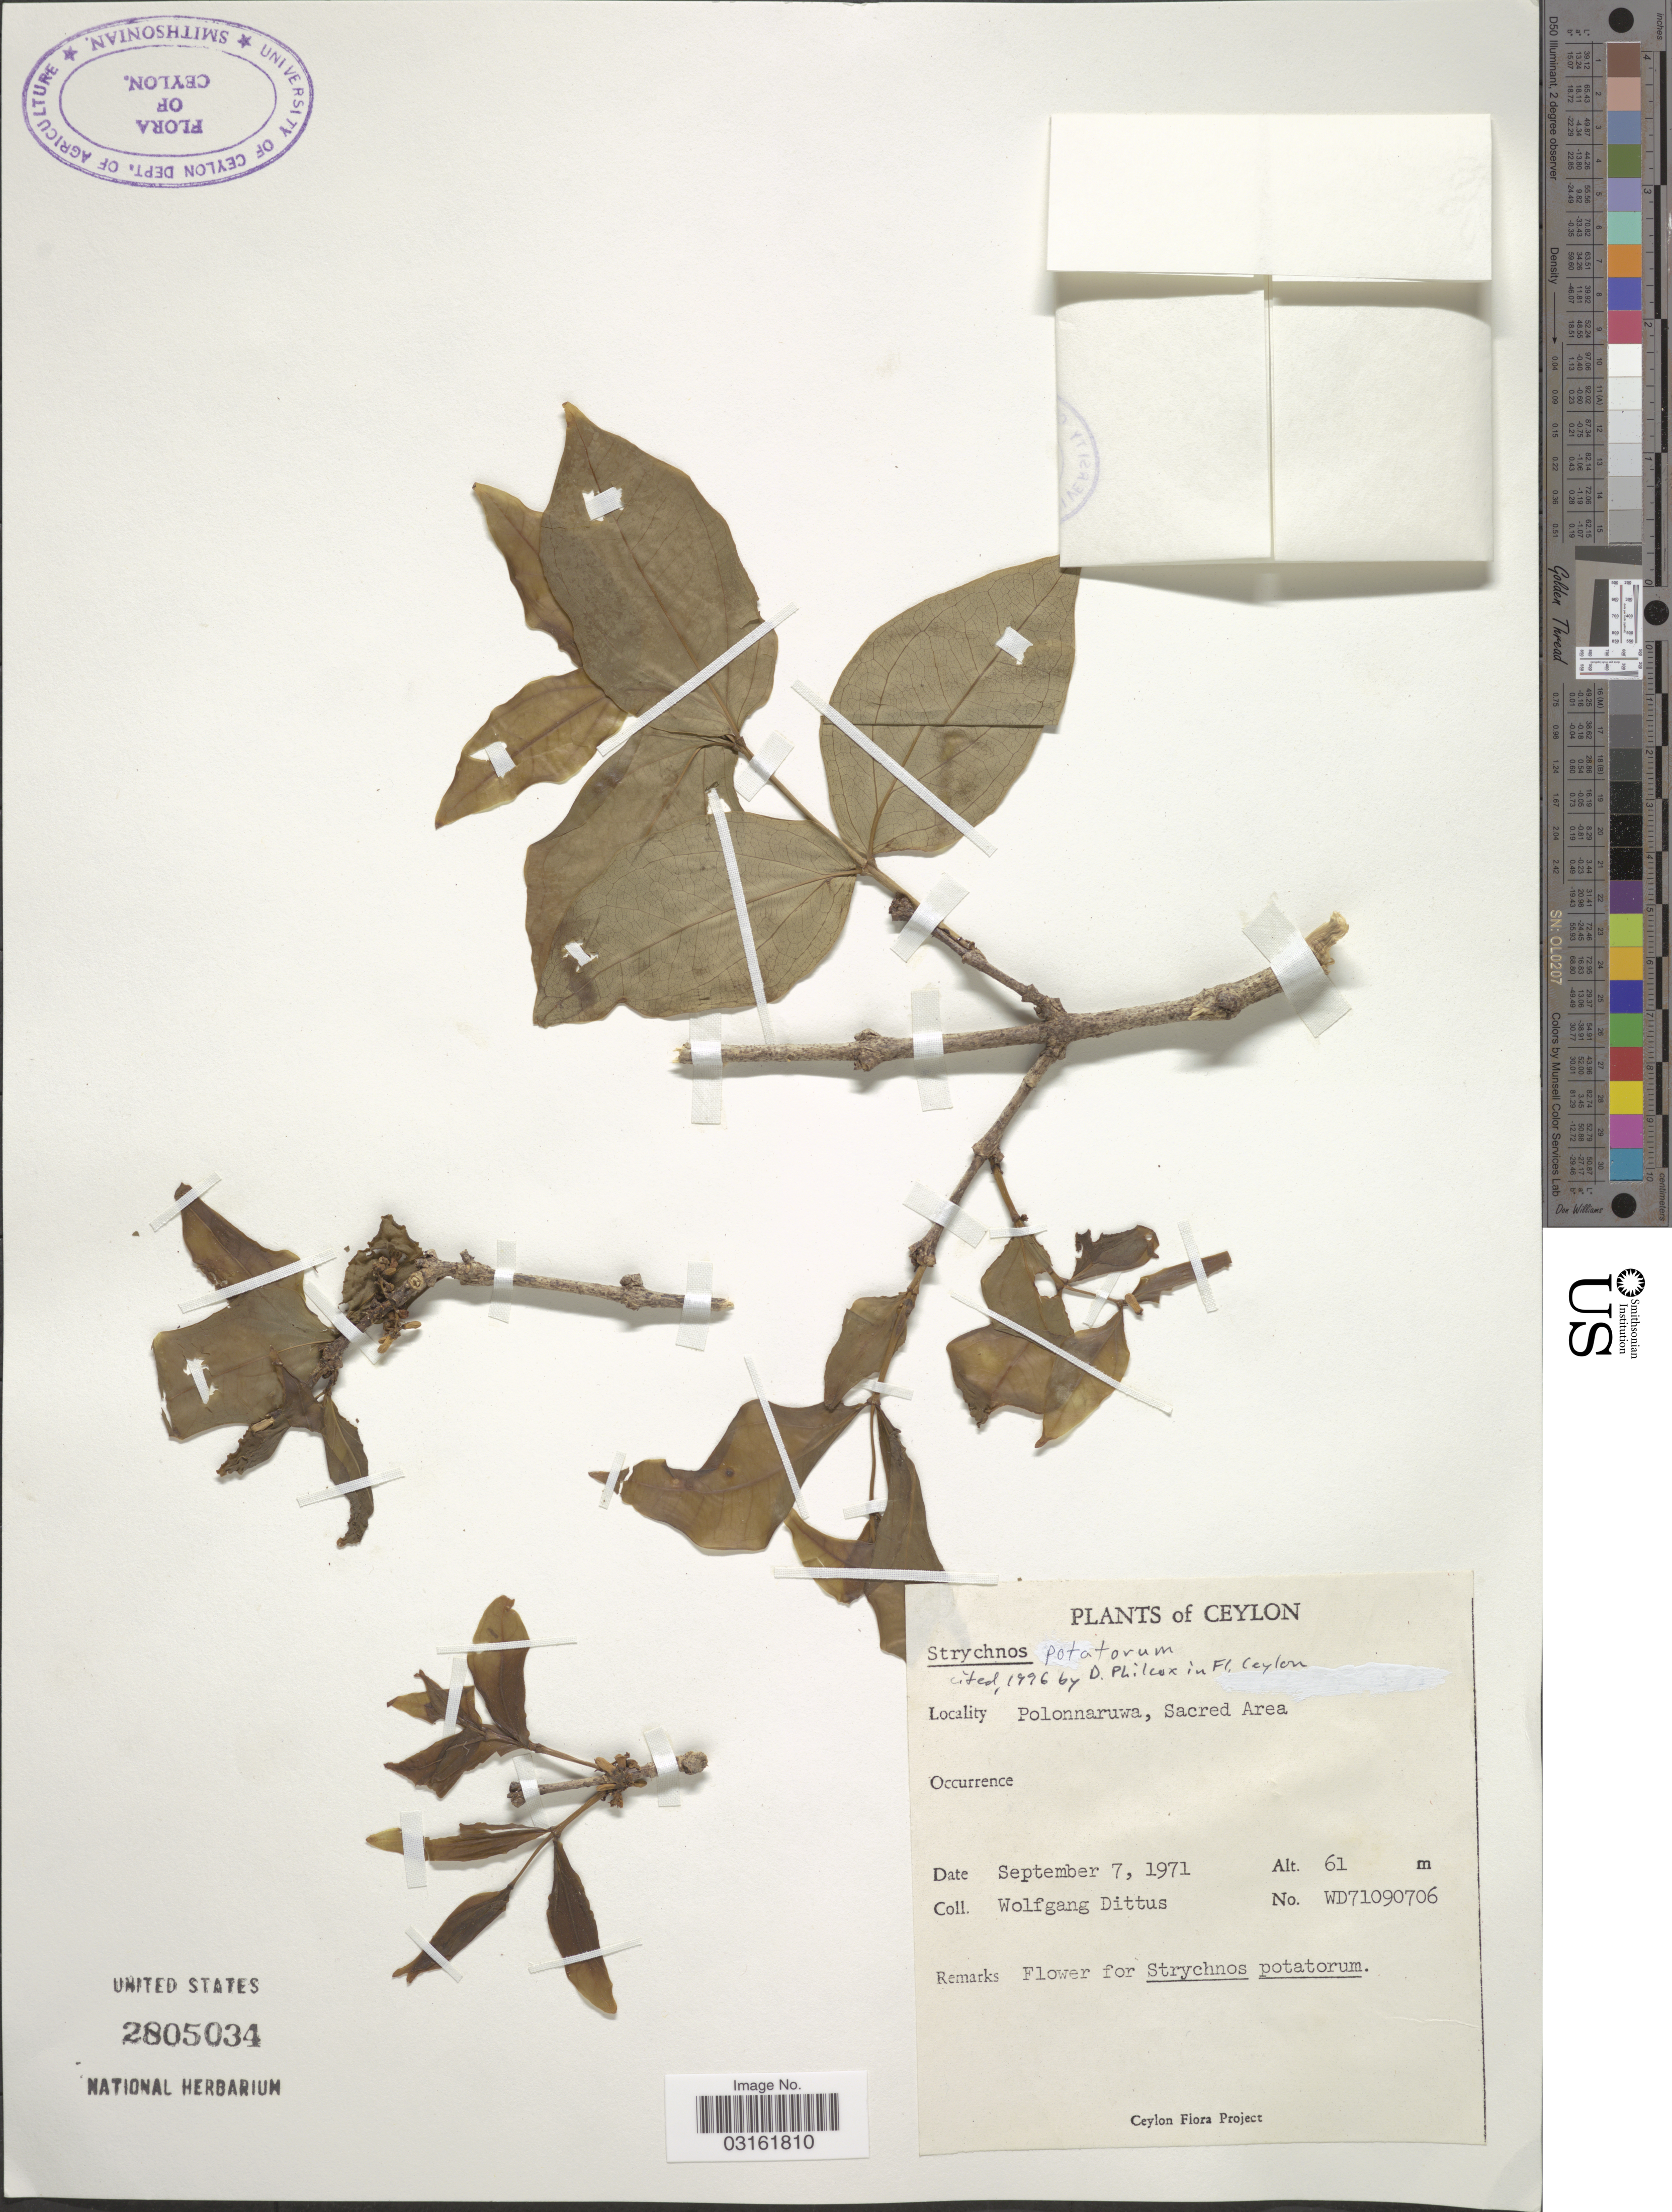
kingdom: Plantae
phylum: Tracheophyta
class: Magnoliopsida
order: Gentianales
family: Loganiaceae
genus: Strychnos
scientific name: Strychnos potatorum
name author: L. f.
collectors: W. Dittus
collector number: WD71090706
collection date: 1971-09-07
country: Sri Lanka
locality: Ceylon. Plonnaruwa, Sacred Area.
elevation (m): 61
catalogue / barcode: US 2805034